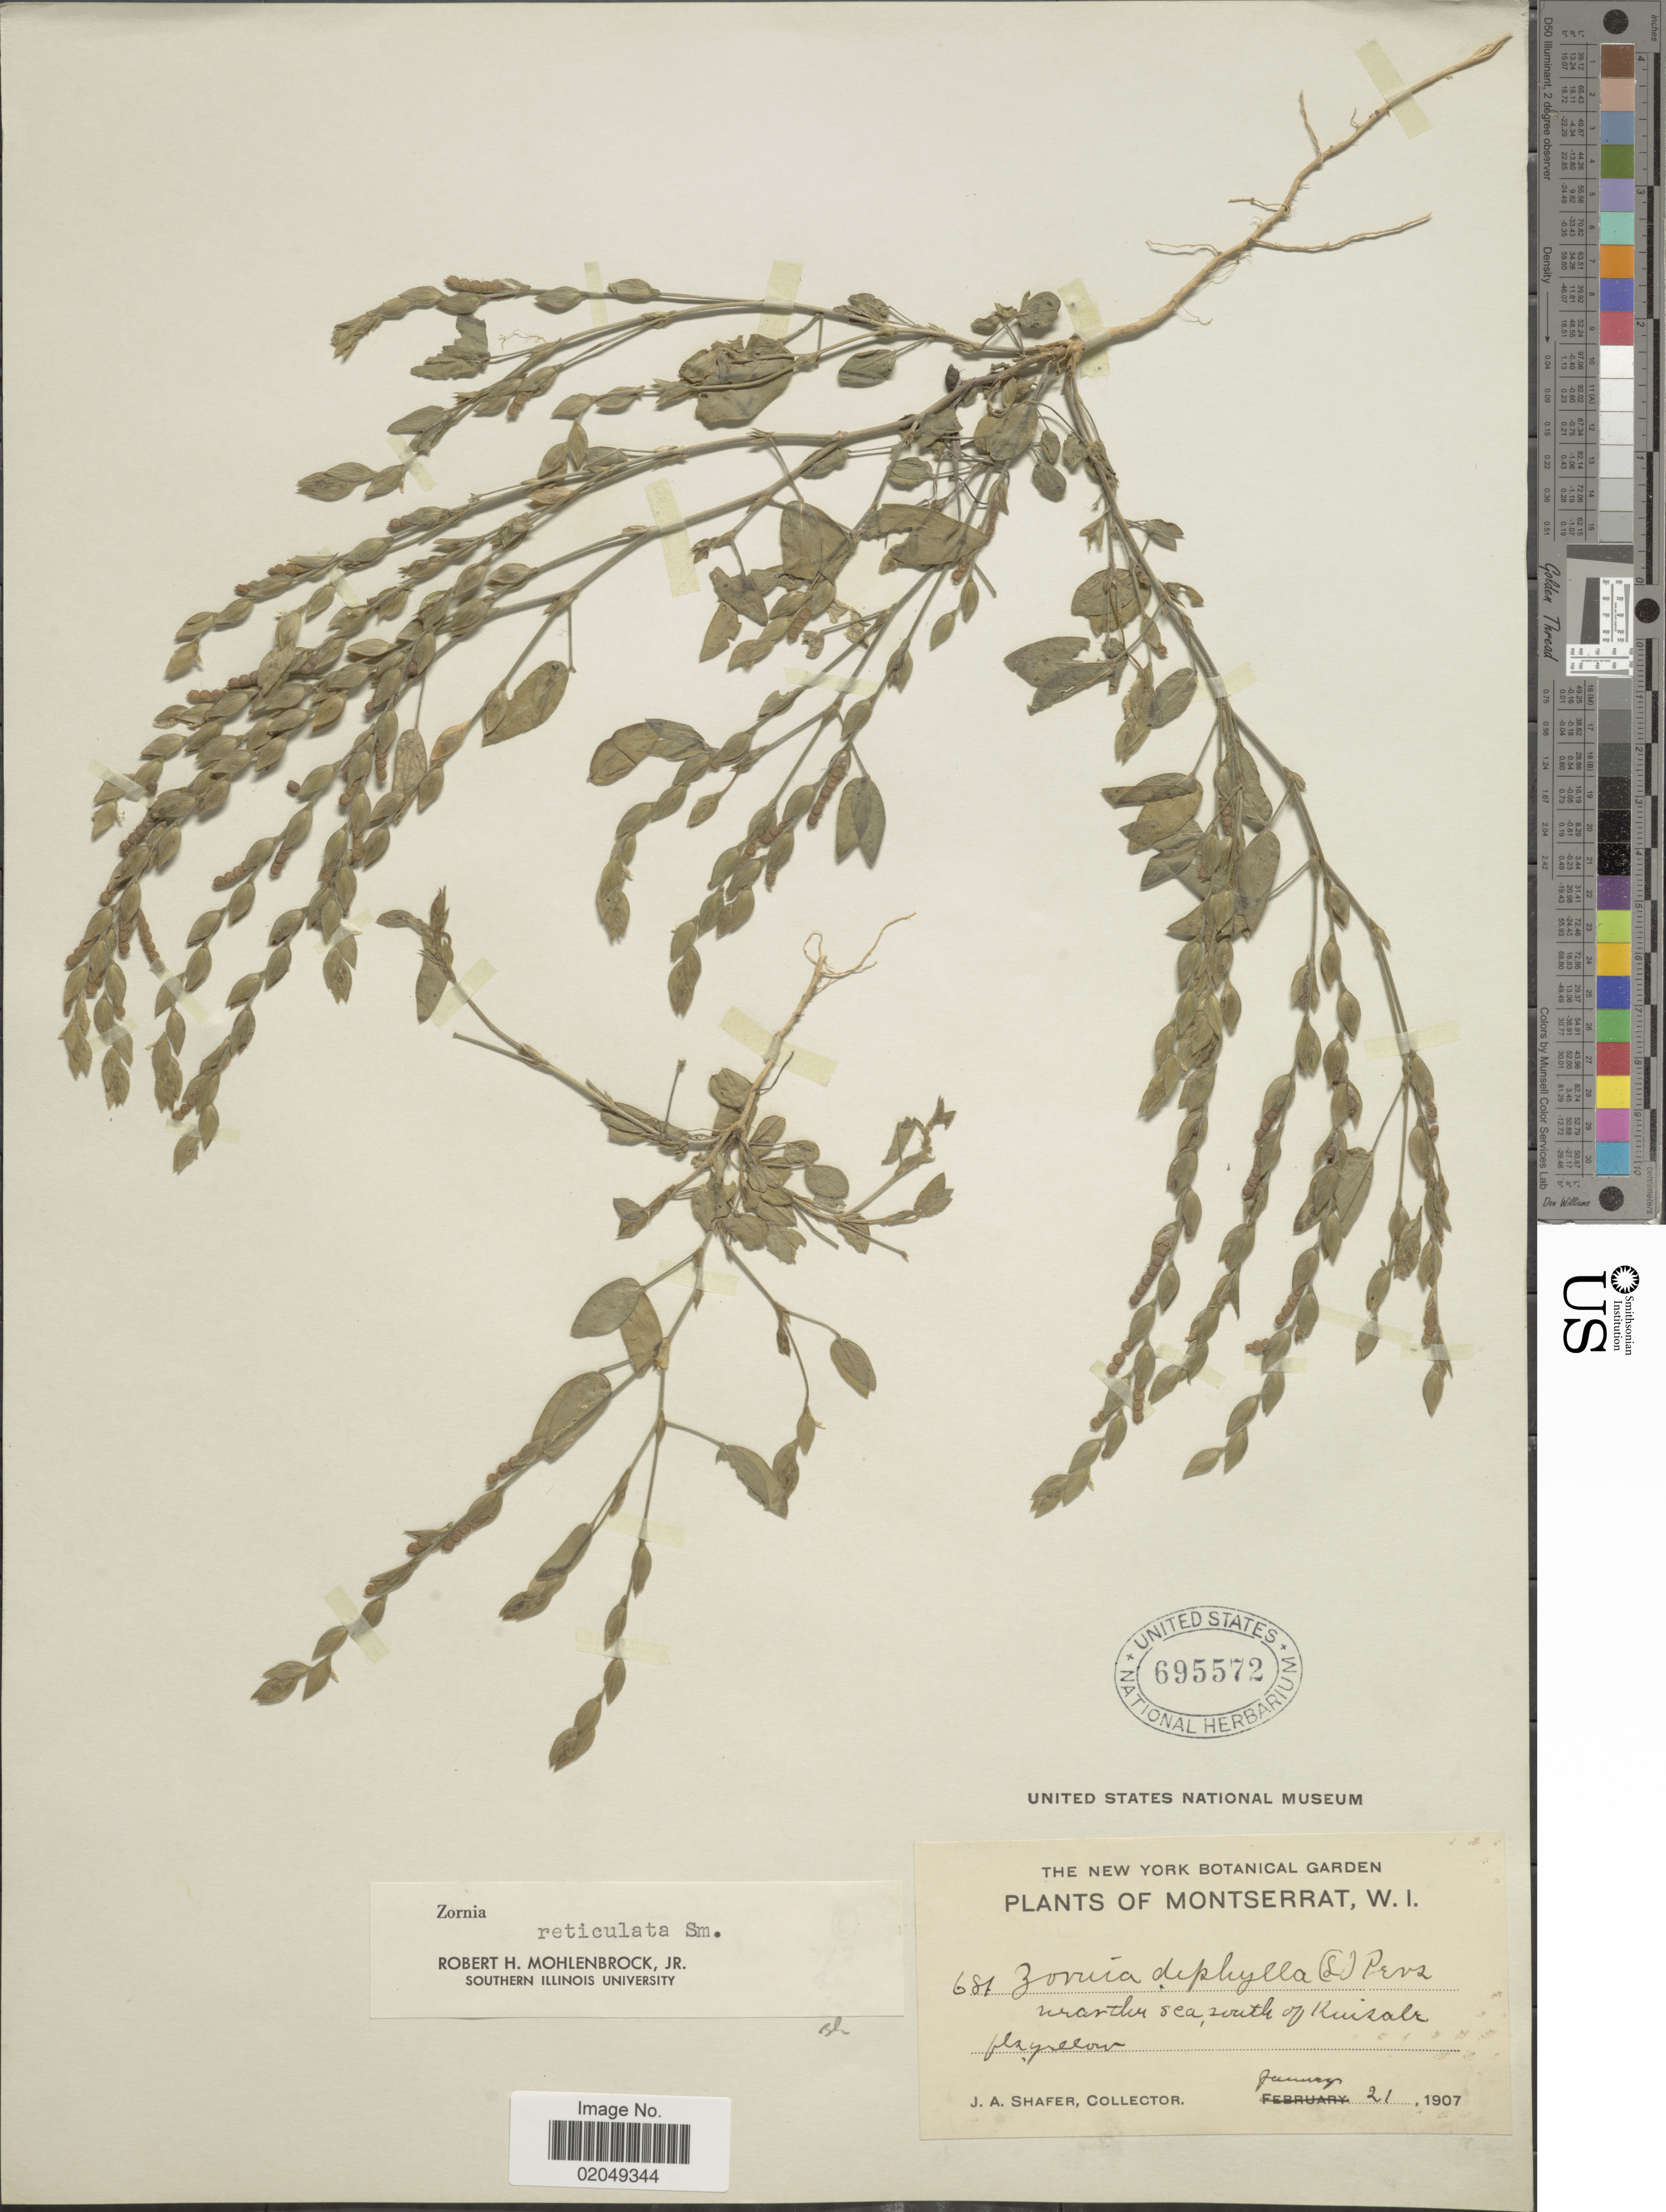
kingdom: Plantae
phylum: Tracheophyta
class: Magnoliopsida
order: Fabales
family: Fabaceae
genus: Zornia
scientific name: Zornia reticulata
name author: Sm.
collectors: J. A. Shafer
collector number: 681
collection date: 1907-01-21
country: Montserrat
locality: Northern sea, south of Kuisale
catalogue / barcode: US 695572